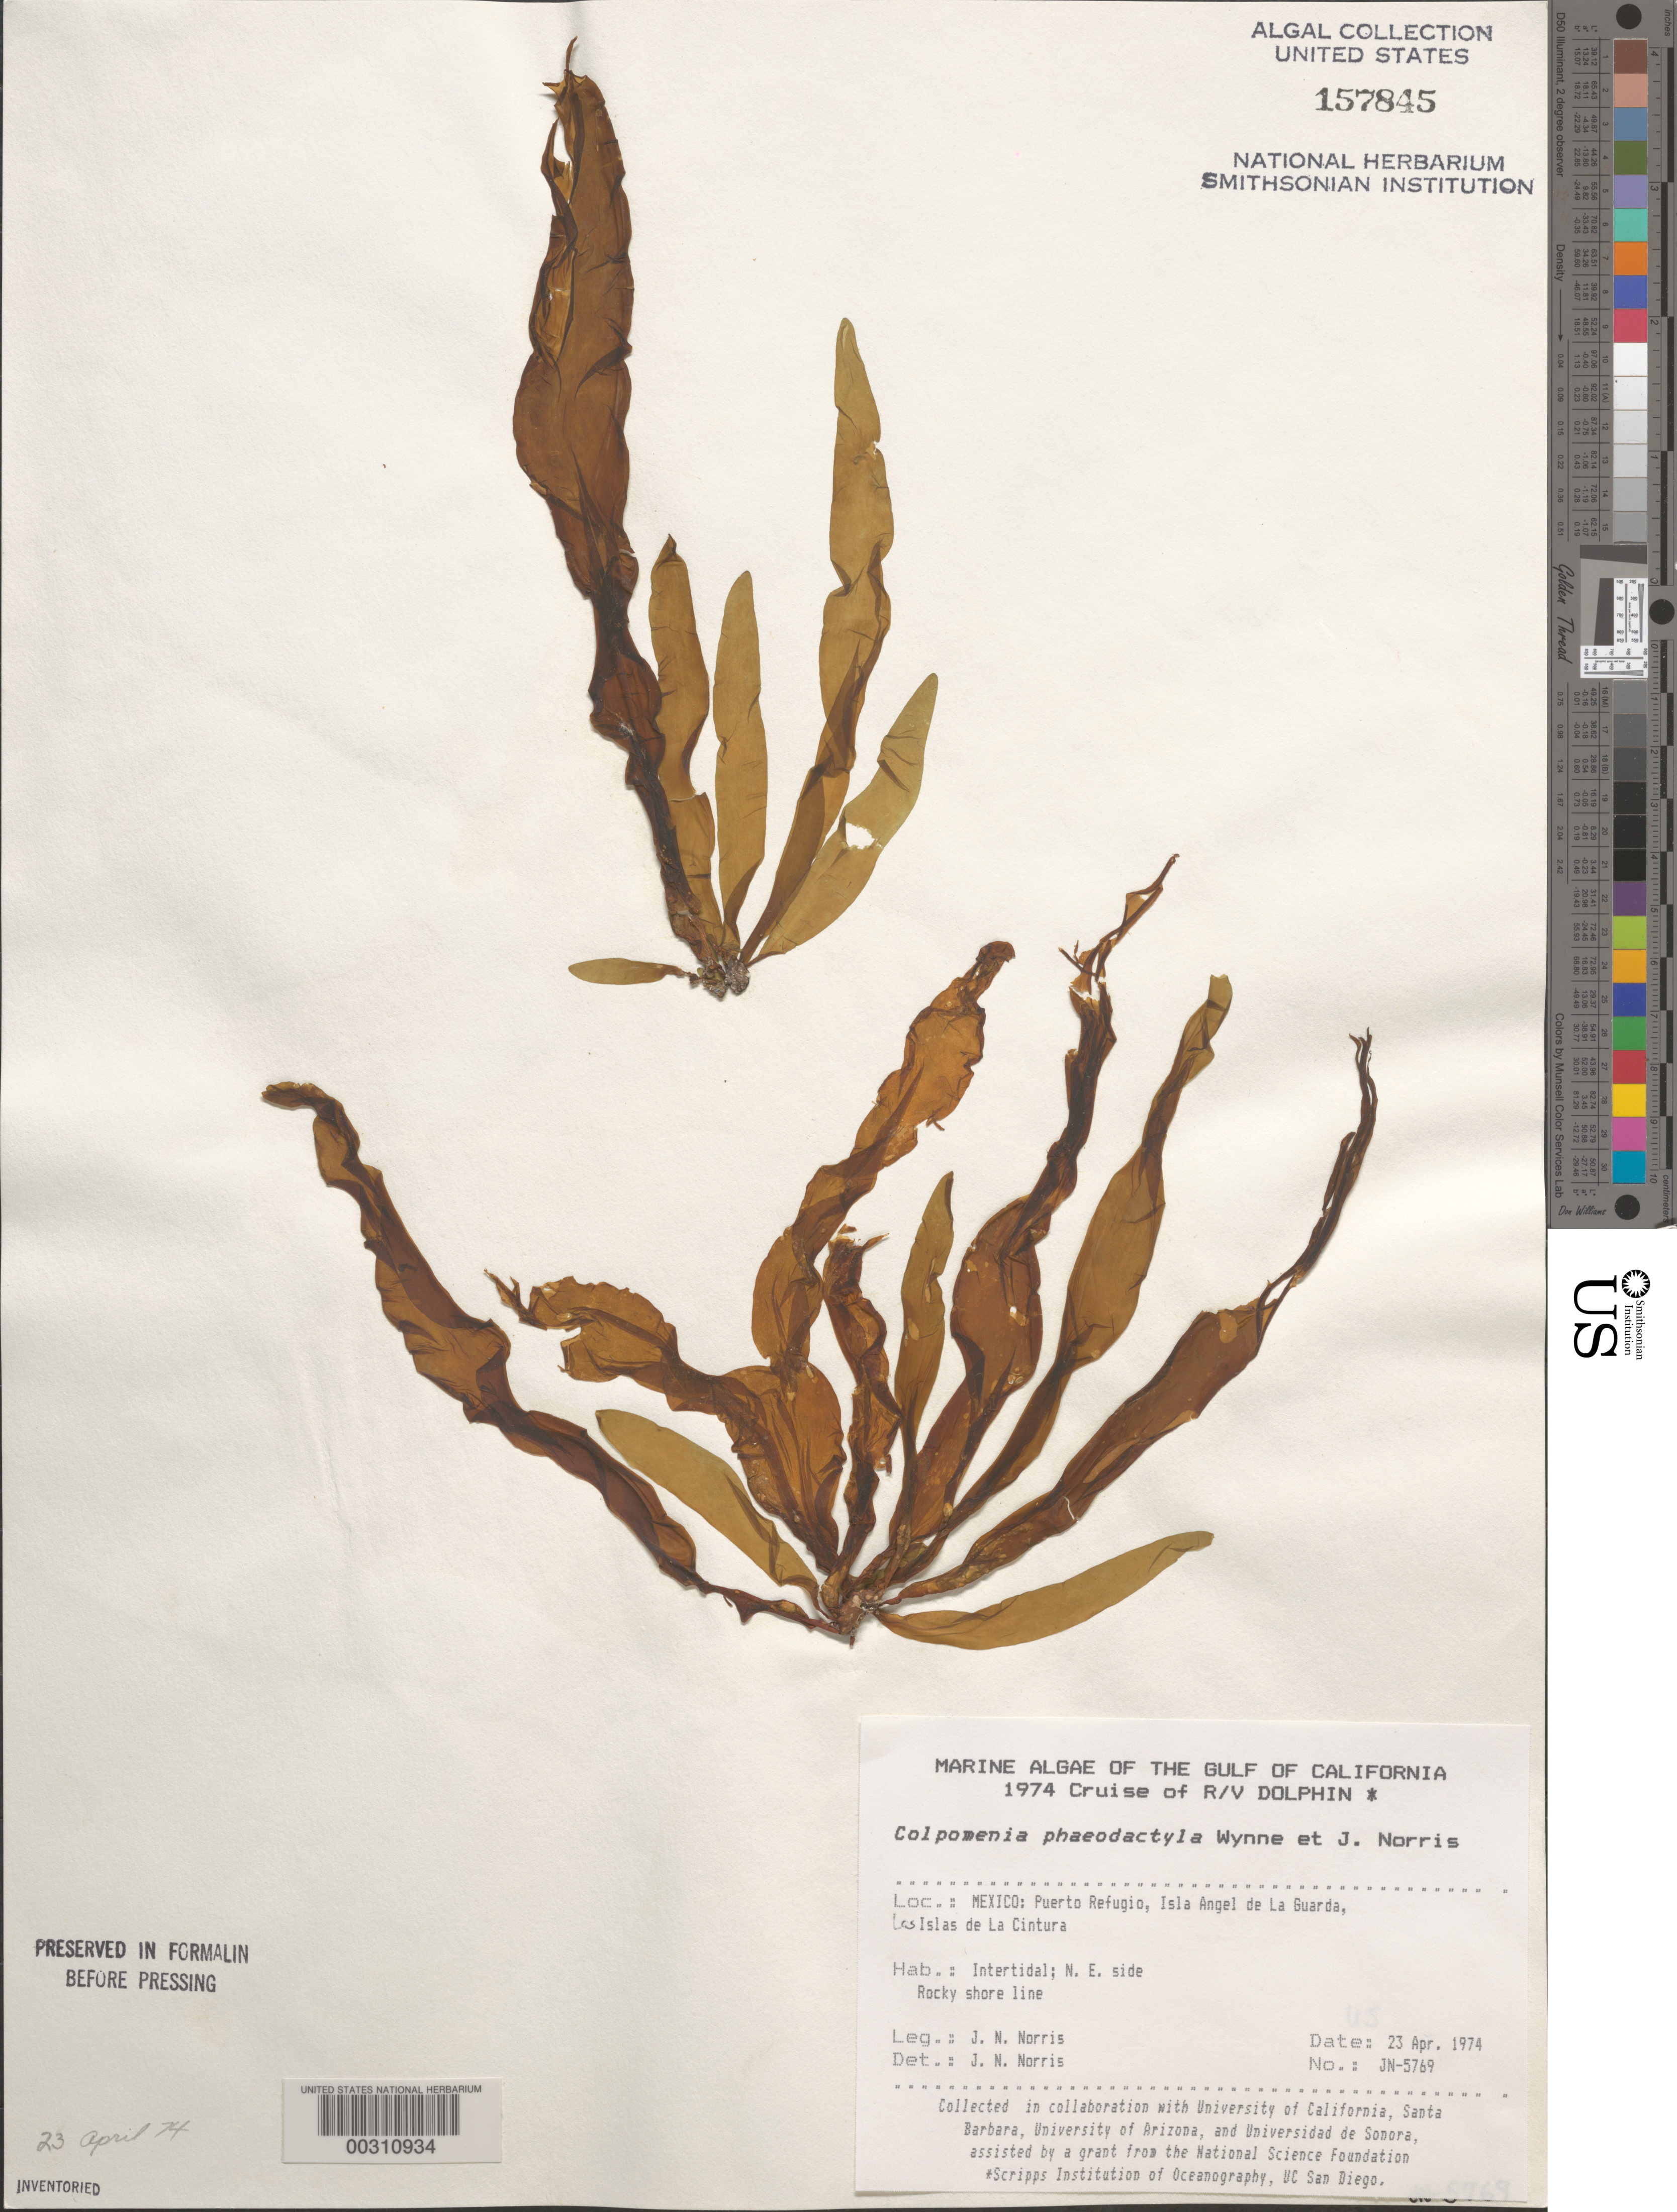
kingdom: Chromista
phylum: Ochrophyta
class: Phaeophyceae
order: Scytosiphonales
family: Scytosiphonaceae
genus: Dactylosiphon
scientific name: Dactylosiphon durvillei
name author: (Bory) Santiañez et al.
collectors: J. N. Norris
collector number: JN-5769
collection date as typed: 23 Apr 1974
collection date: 1974-04-23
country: Mexico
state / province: Baja California Norte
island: Isla Angel de la Guarda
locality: Puerto Refugio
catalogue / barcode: US 157845